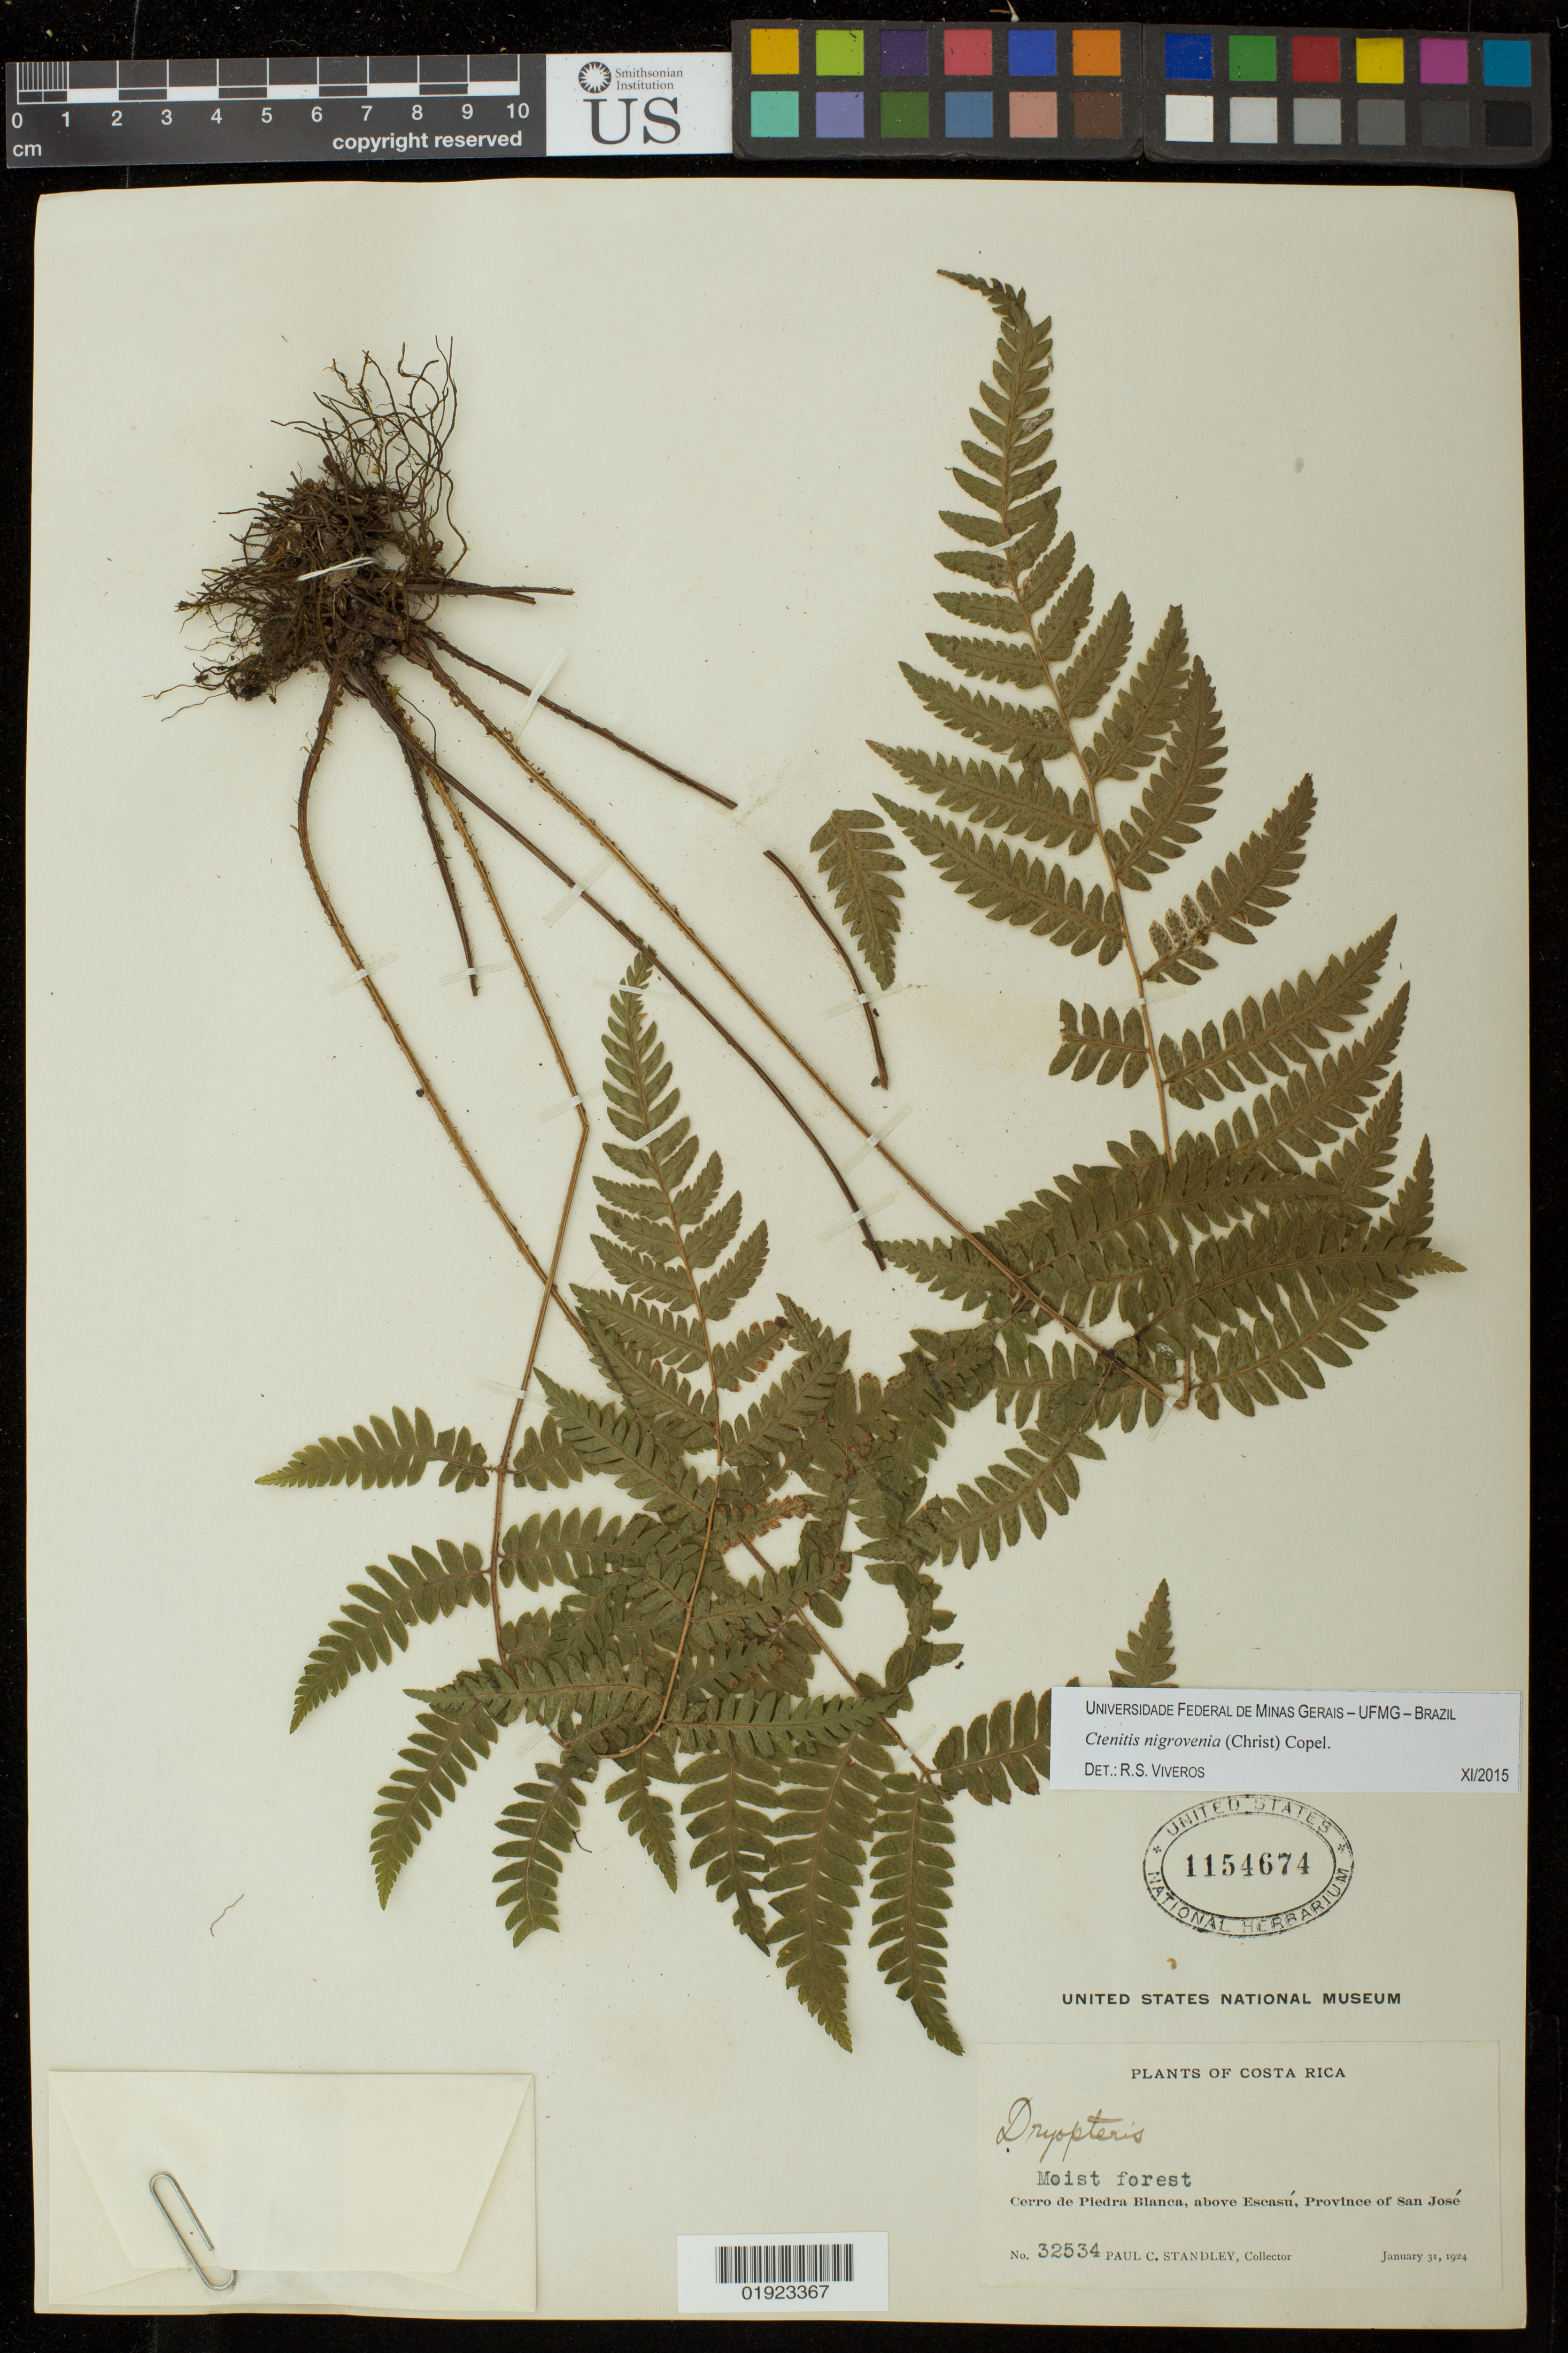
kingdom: Plantae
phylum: Tracheophyta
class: Polypodiopsida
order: Polypodiales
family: Dryopteridaceae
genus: Ctenitis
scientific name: Ctenitis nigrovenia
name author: (Christ) Copel.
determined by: Viveros, R. S.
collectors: P. C. Standley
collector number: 32534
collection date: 1924-01-31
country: Costa Rica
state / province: San José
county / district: Escazú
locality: Cerro de Piedra Blanca.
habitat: Moist forest.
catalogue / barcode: US 1154674